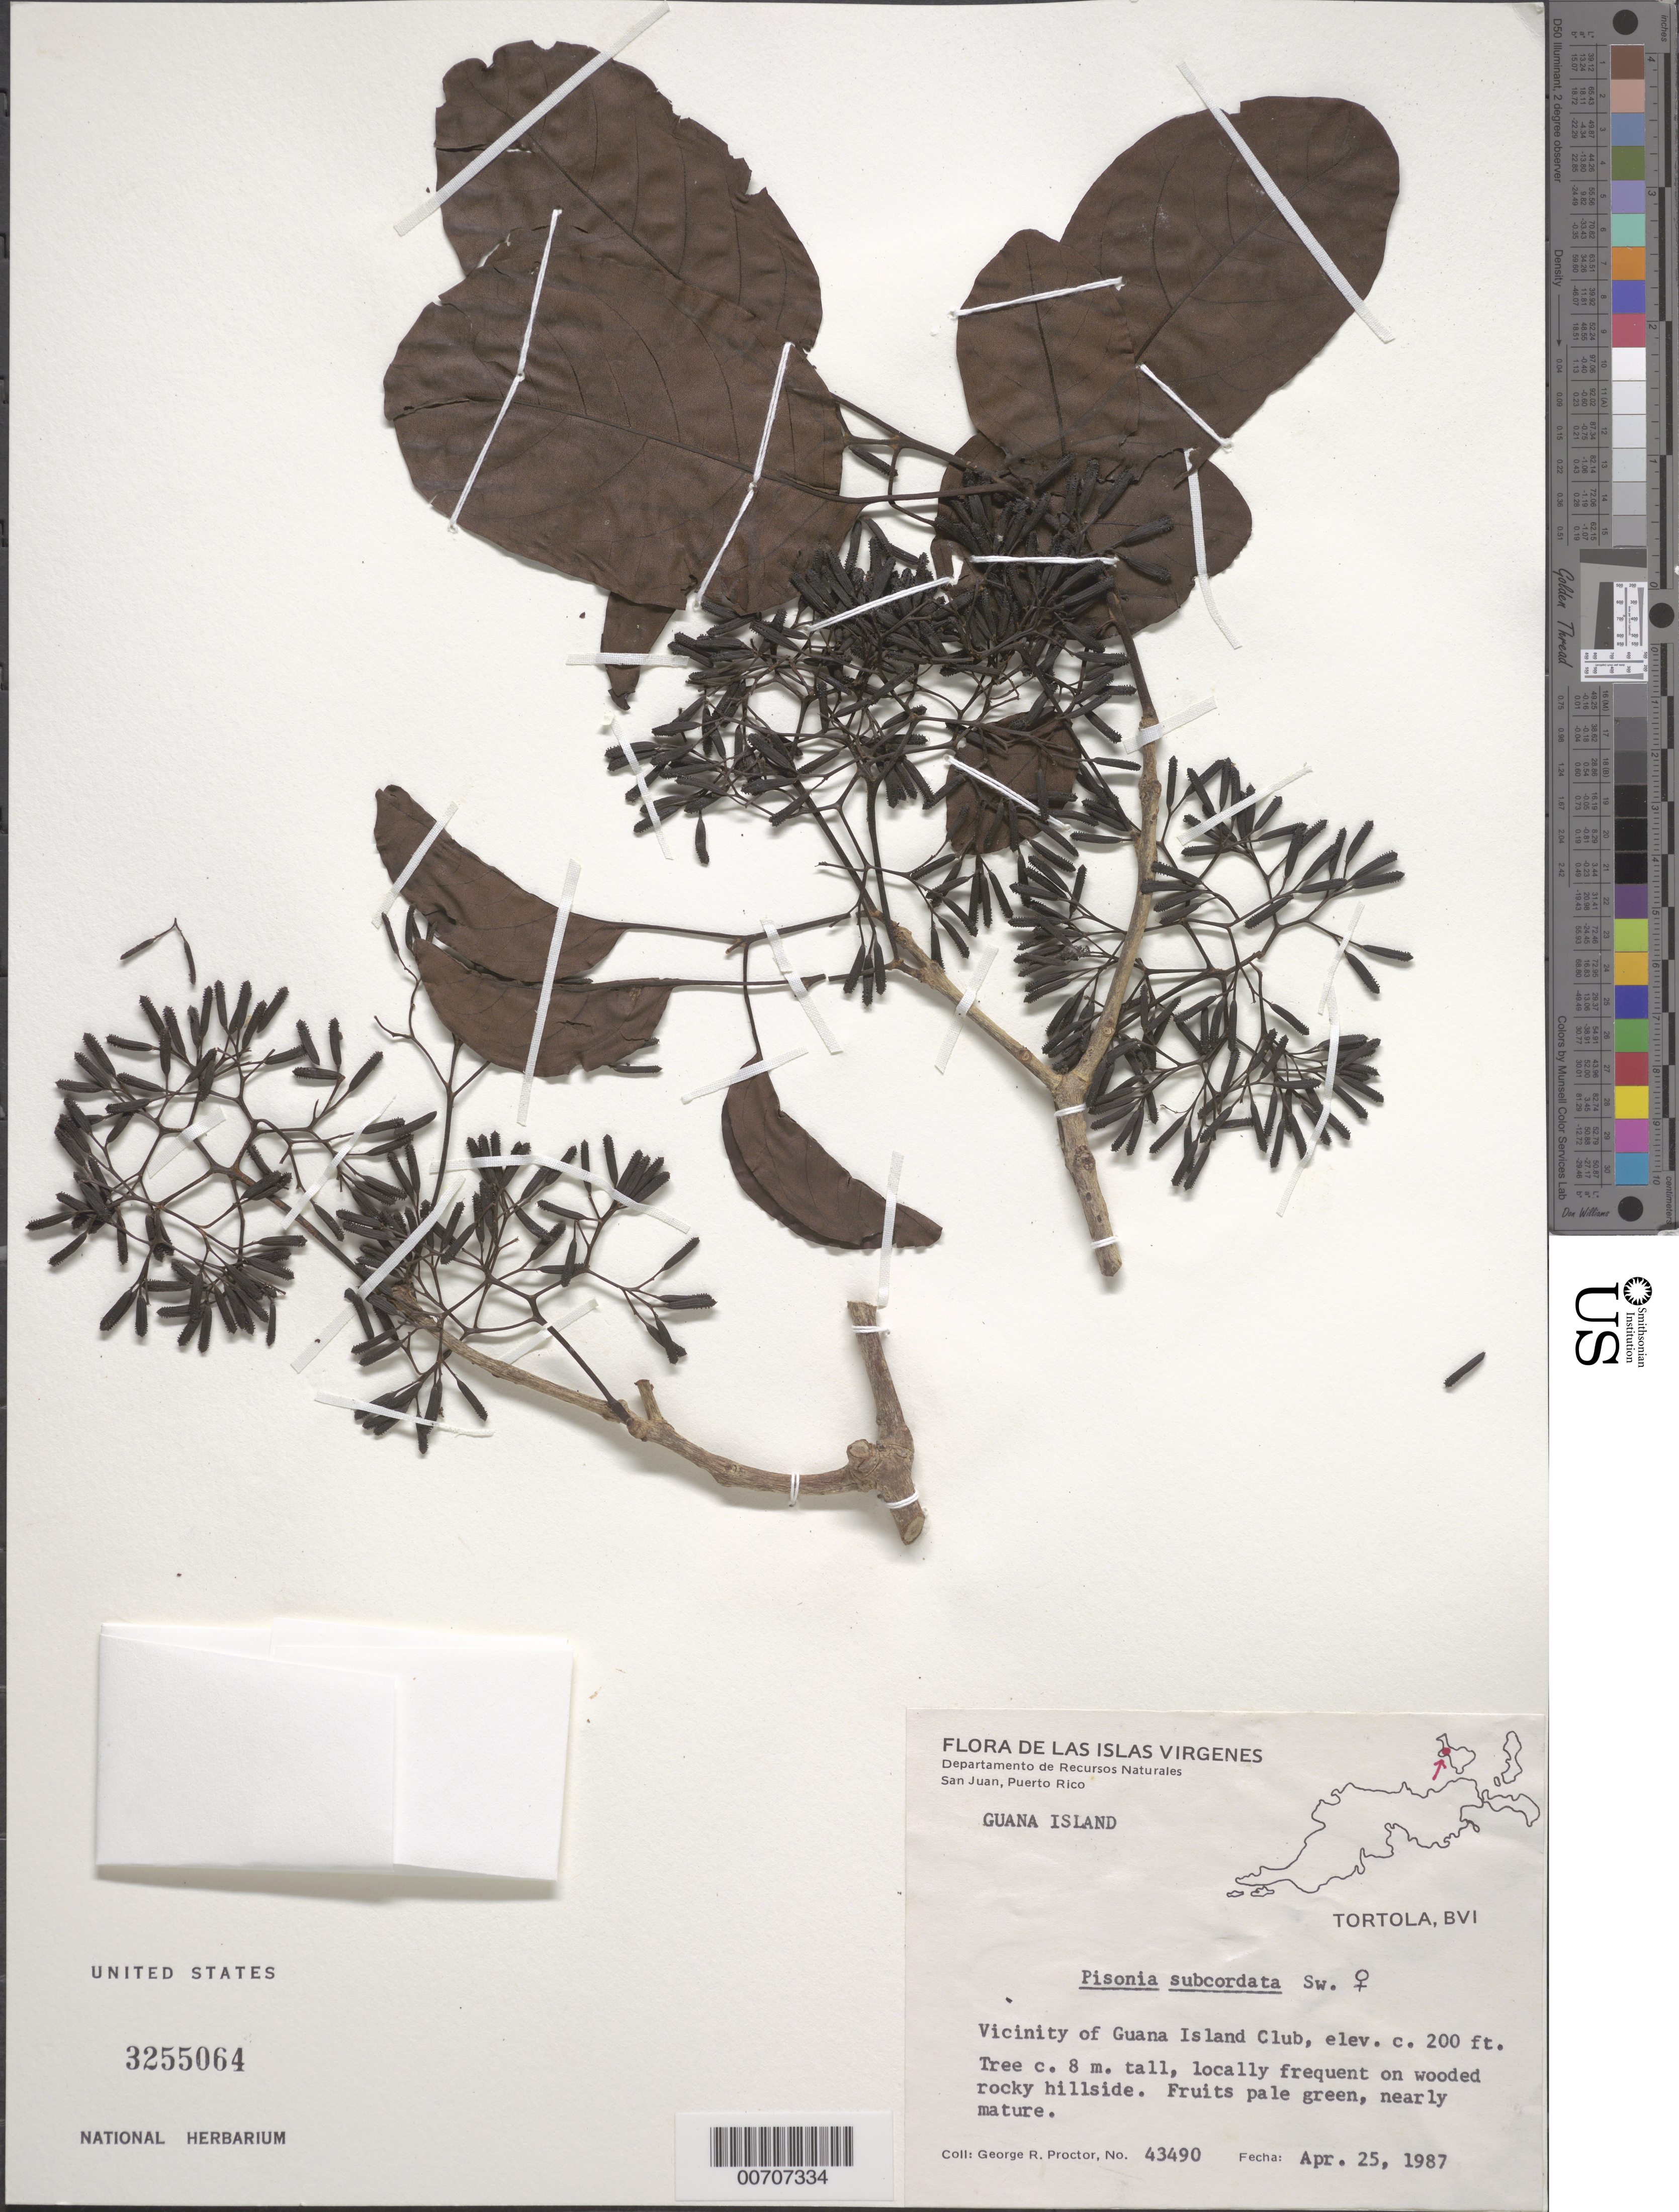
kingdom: Plantae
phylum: Tracheophyta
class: Magnoliopsida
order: Caryophyllales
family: Nyctaginaceae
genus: Pisonia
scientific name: Pisonia subcordata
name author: Sw.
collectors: G. R. Proctor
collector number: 43490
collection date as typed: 25 Apr 1987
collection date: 1987-04-25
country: British Virgin Islands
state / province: Tortola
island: Guana Island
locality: Guana Island Club, vic of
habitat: Wooded rocky hillside.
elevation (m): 61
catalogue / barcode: US 3255064